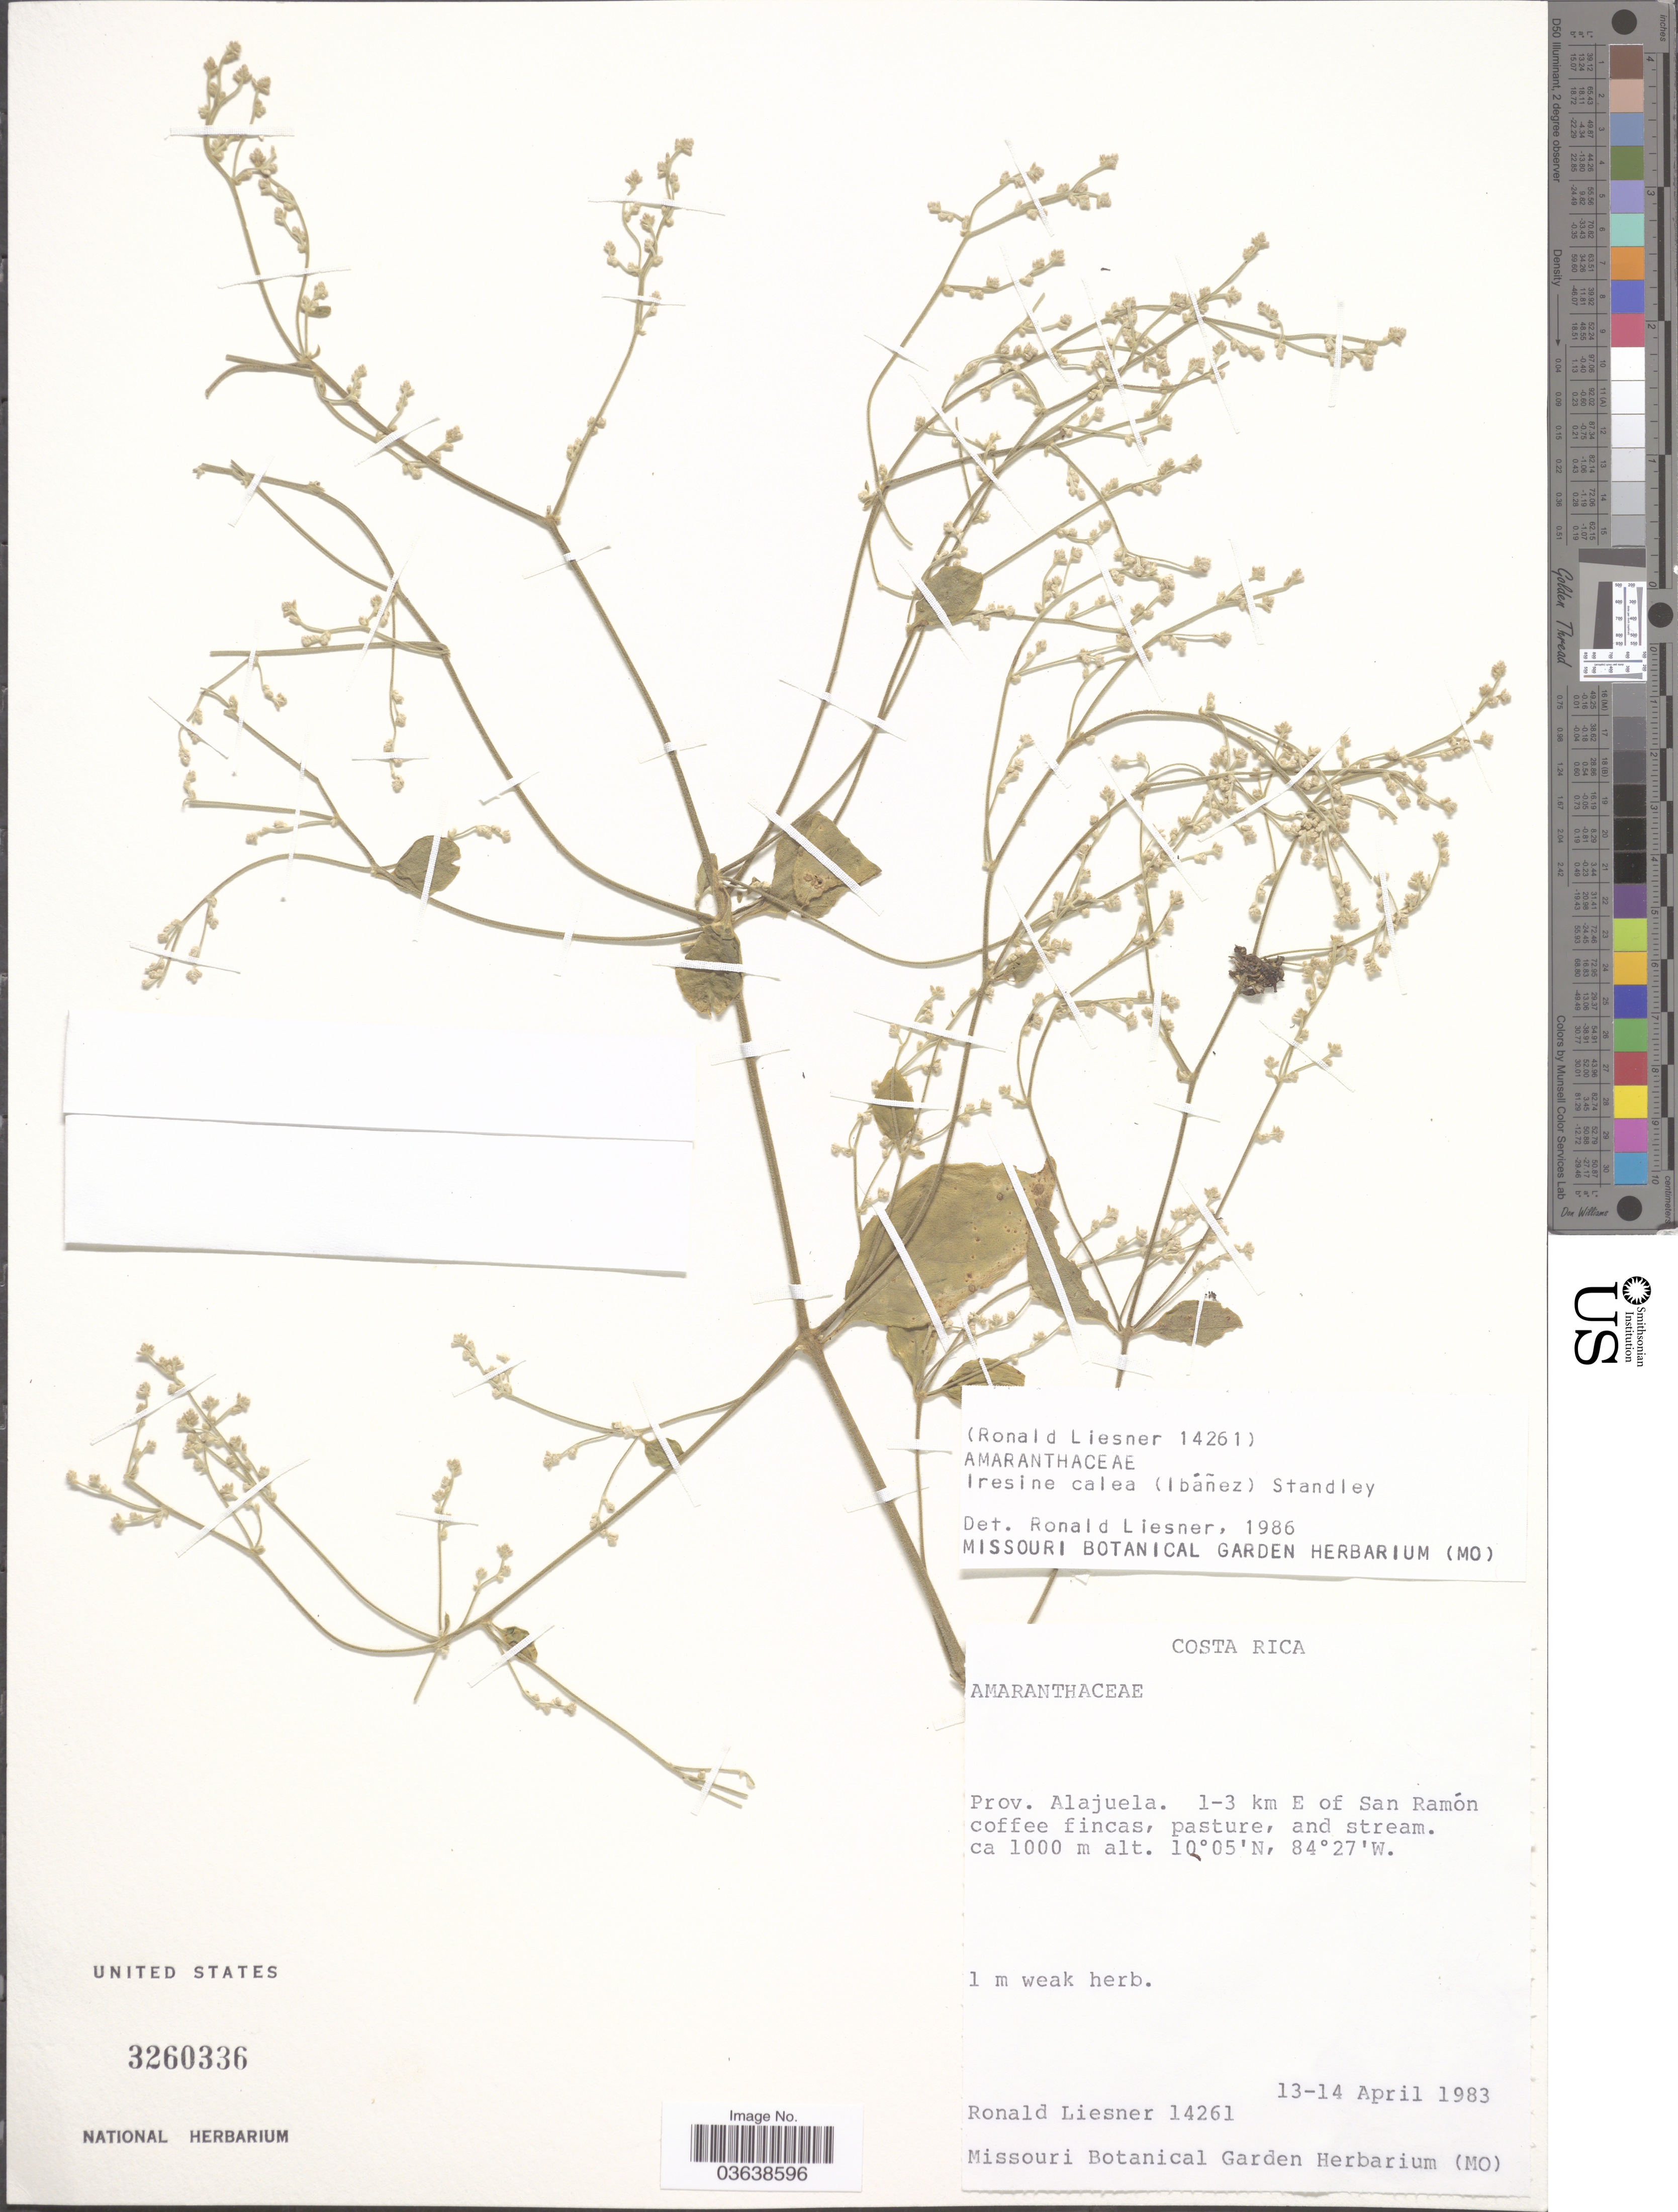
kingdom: Plantae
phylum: Tracheophyta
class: Magnoliopsida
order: Caryophyllales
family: Amaranthaceae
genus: Iresine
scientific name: Iresine calea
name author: (Ibáñez) Standl.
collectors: R. L. Liesner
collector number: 14261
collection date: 1983-04-13/1983-04-14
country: Costa Rica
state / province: Alajuela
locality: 1-3 km E of San Ramón.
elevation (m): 1000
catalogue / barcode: US 3260336